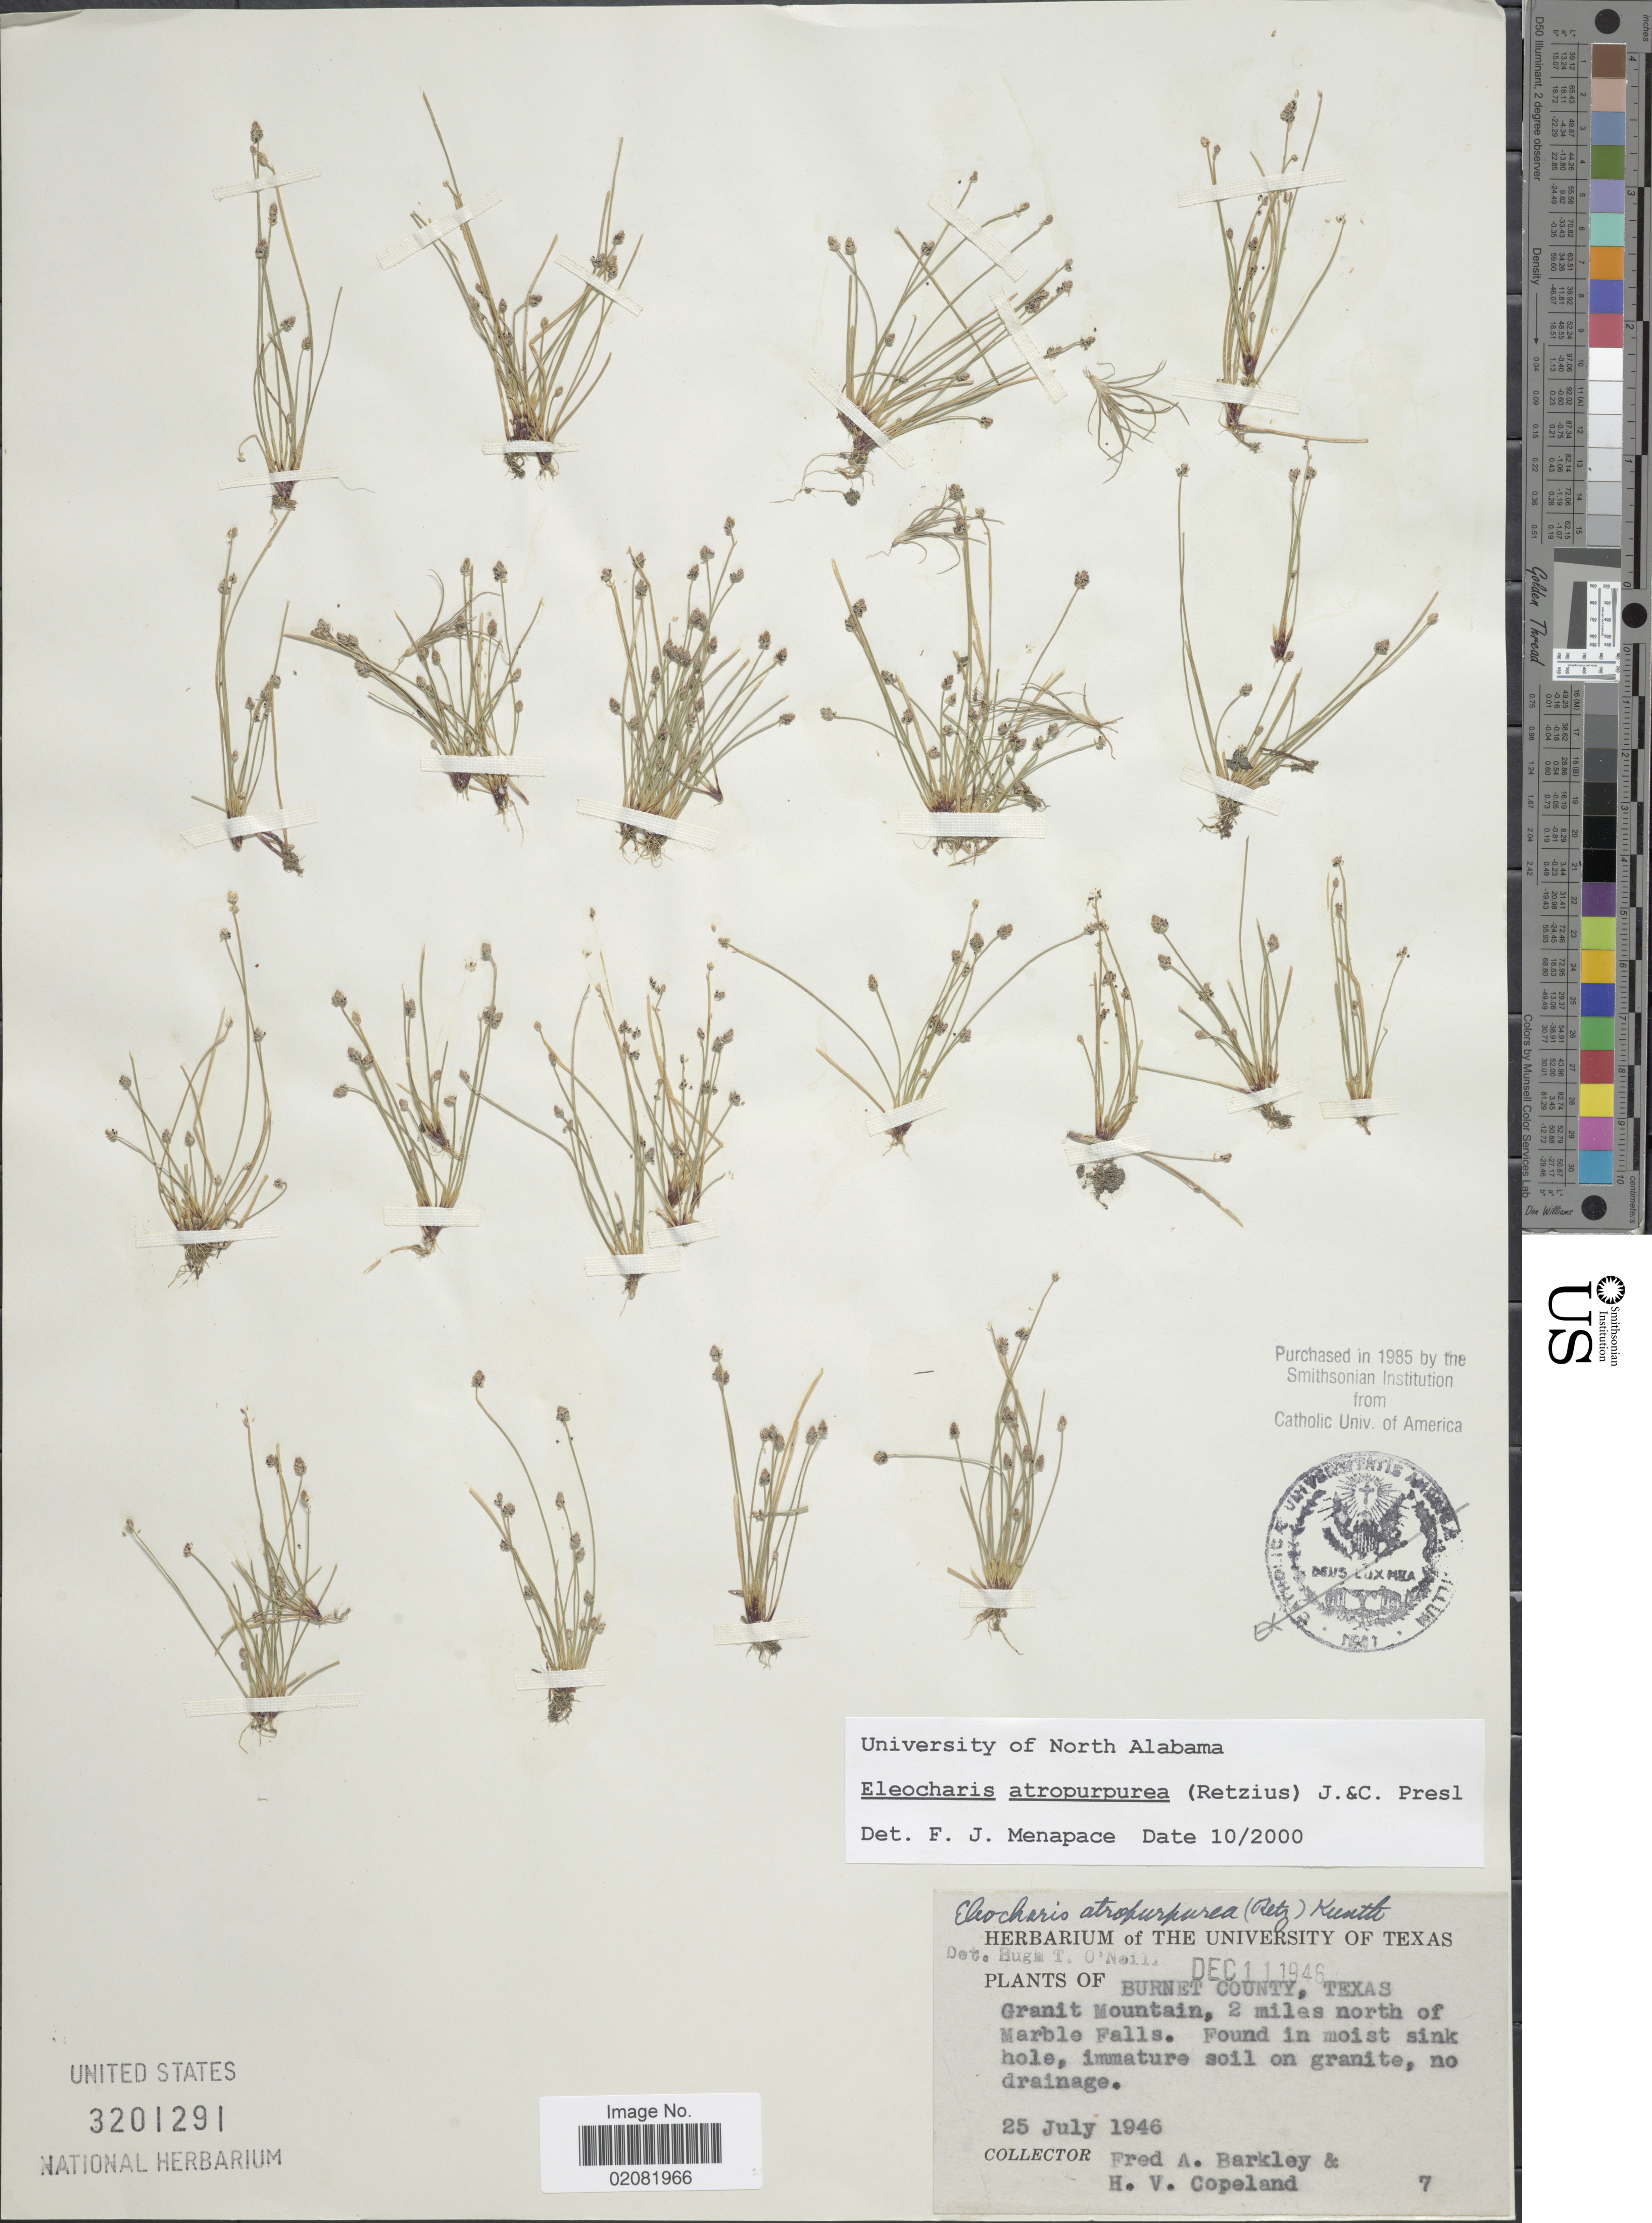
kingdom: Plantae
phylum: Tracheophyta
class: Liliopsida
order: Poales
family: Cyperaceae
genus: Eleocharis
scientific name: Eleocharis atropurpurea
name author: (Retz.) J. Presl & C. Presl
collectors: F. A. Barkley & H. V. Copeland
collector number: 7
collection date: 1946-07-25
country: United States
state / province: Texas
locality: Burnet County. Granit Mountain, 2 miles north of Marble Falls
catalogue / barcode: US 3201291